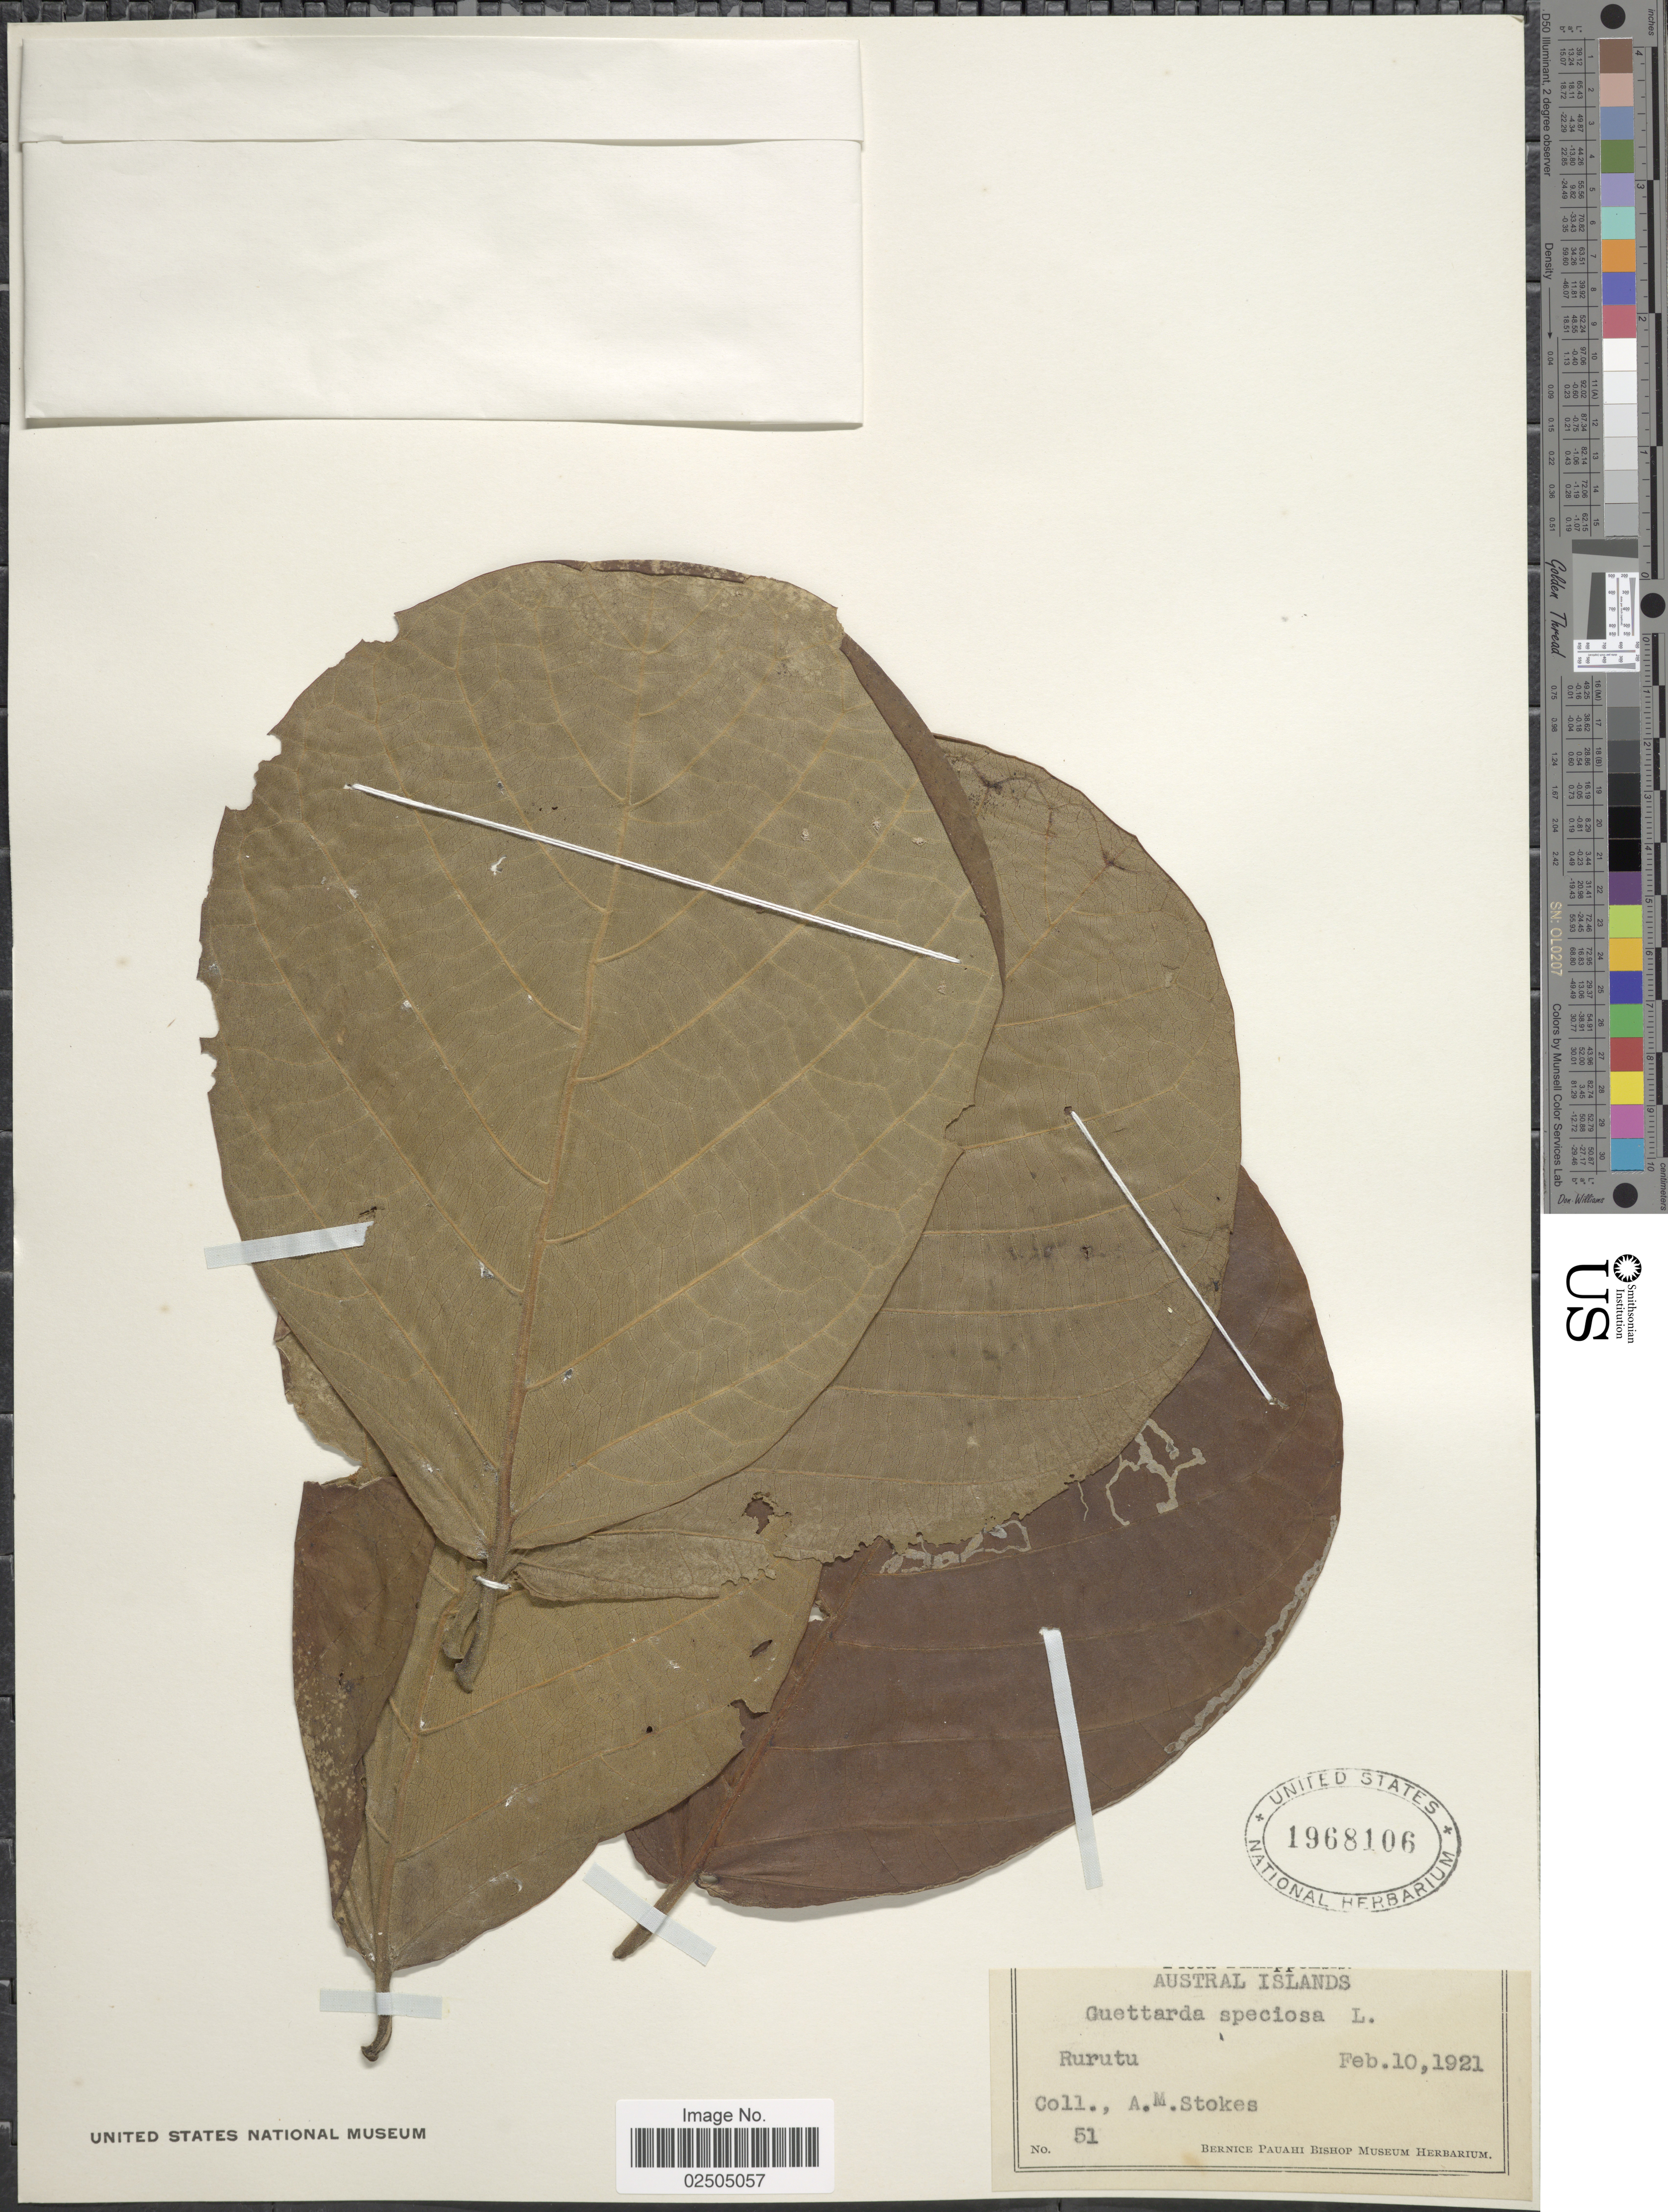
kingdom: Plantae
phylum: Tracheophyta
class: Magnoliopsida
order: Gentianales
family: Rubiaceae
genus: Guettarda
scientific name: Guettarda speciosa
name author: L.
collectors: A. M. Stokes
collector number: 51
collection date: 1921-02-10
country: French Polynesia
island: Rurutu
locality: Austral Islands, Rurutu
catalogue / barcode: US 1968106